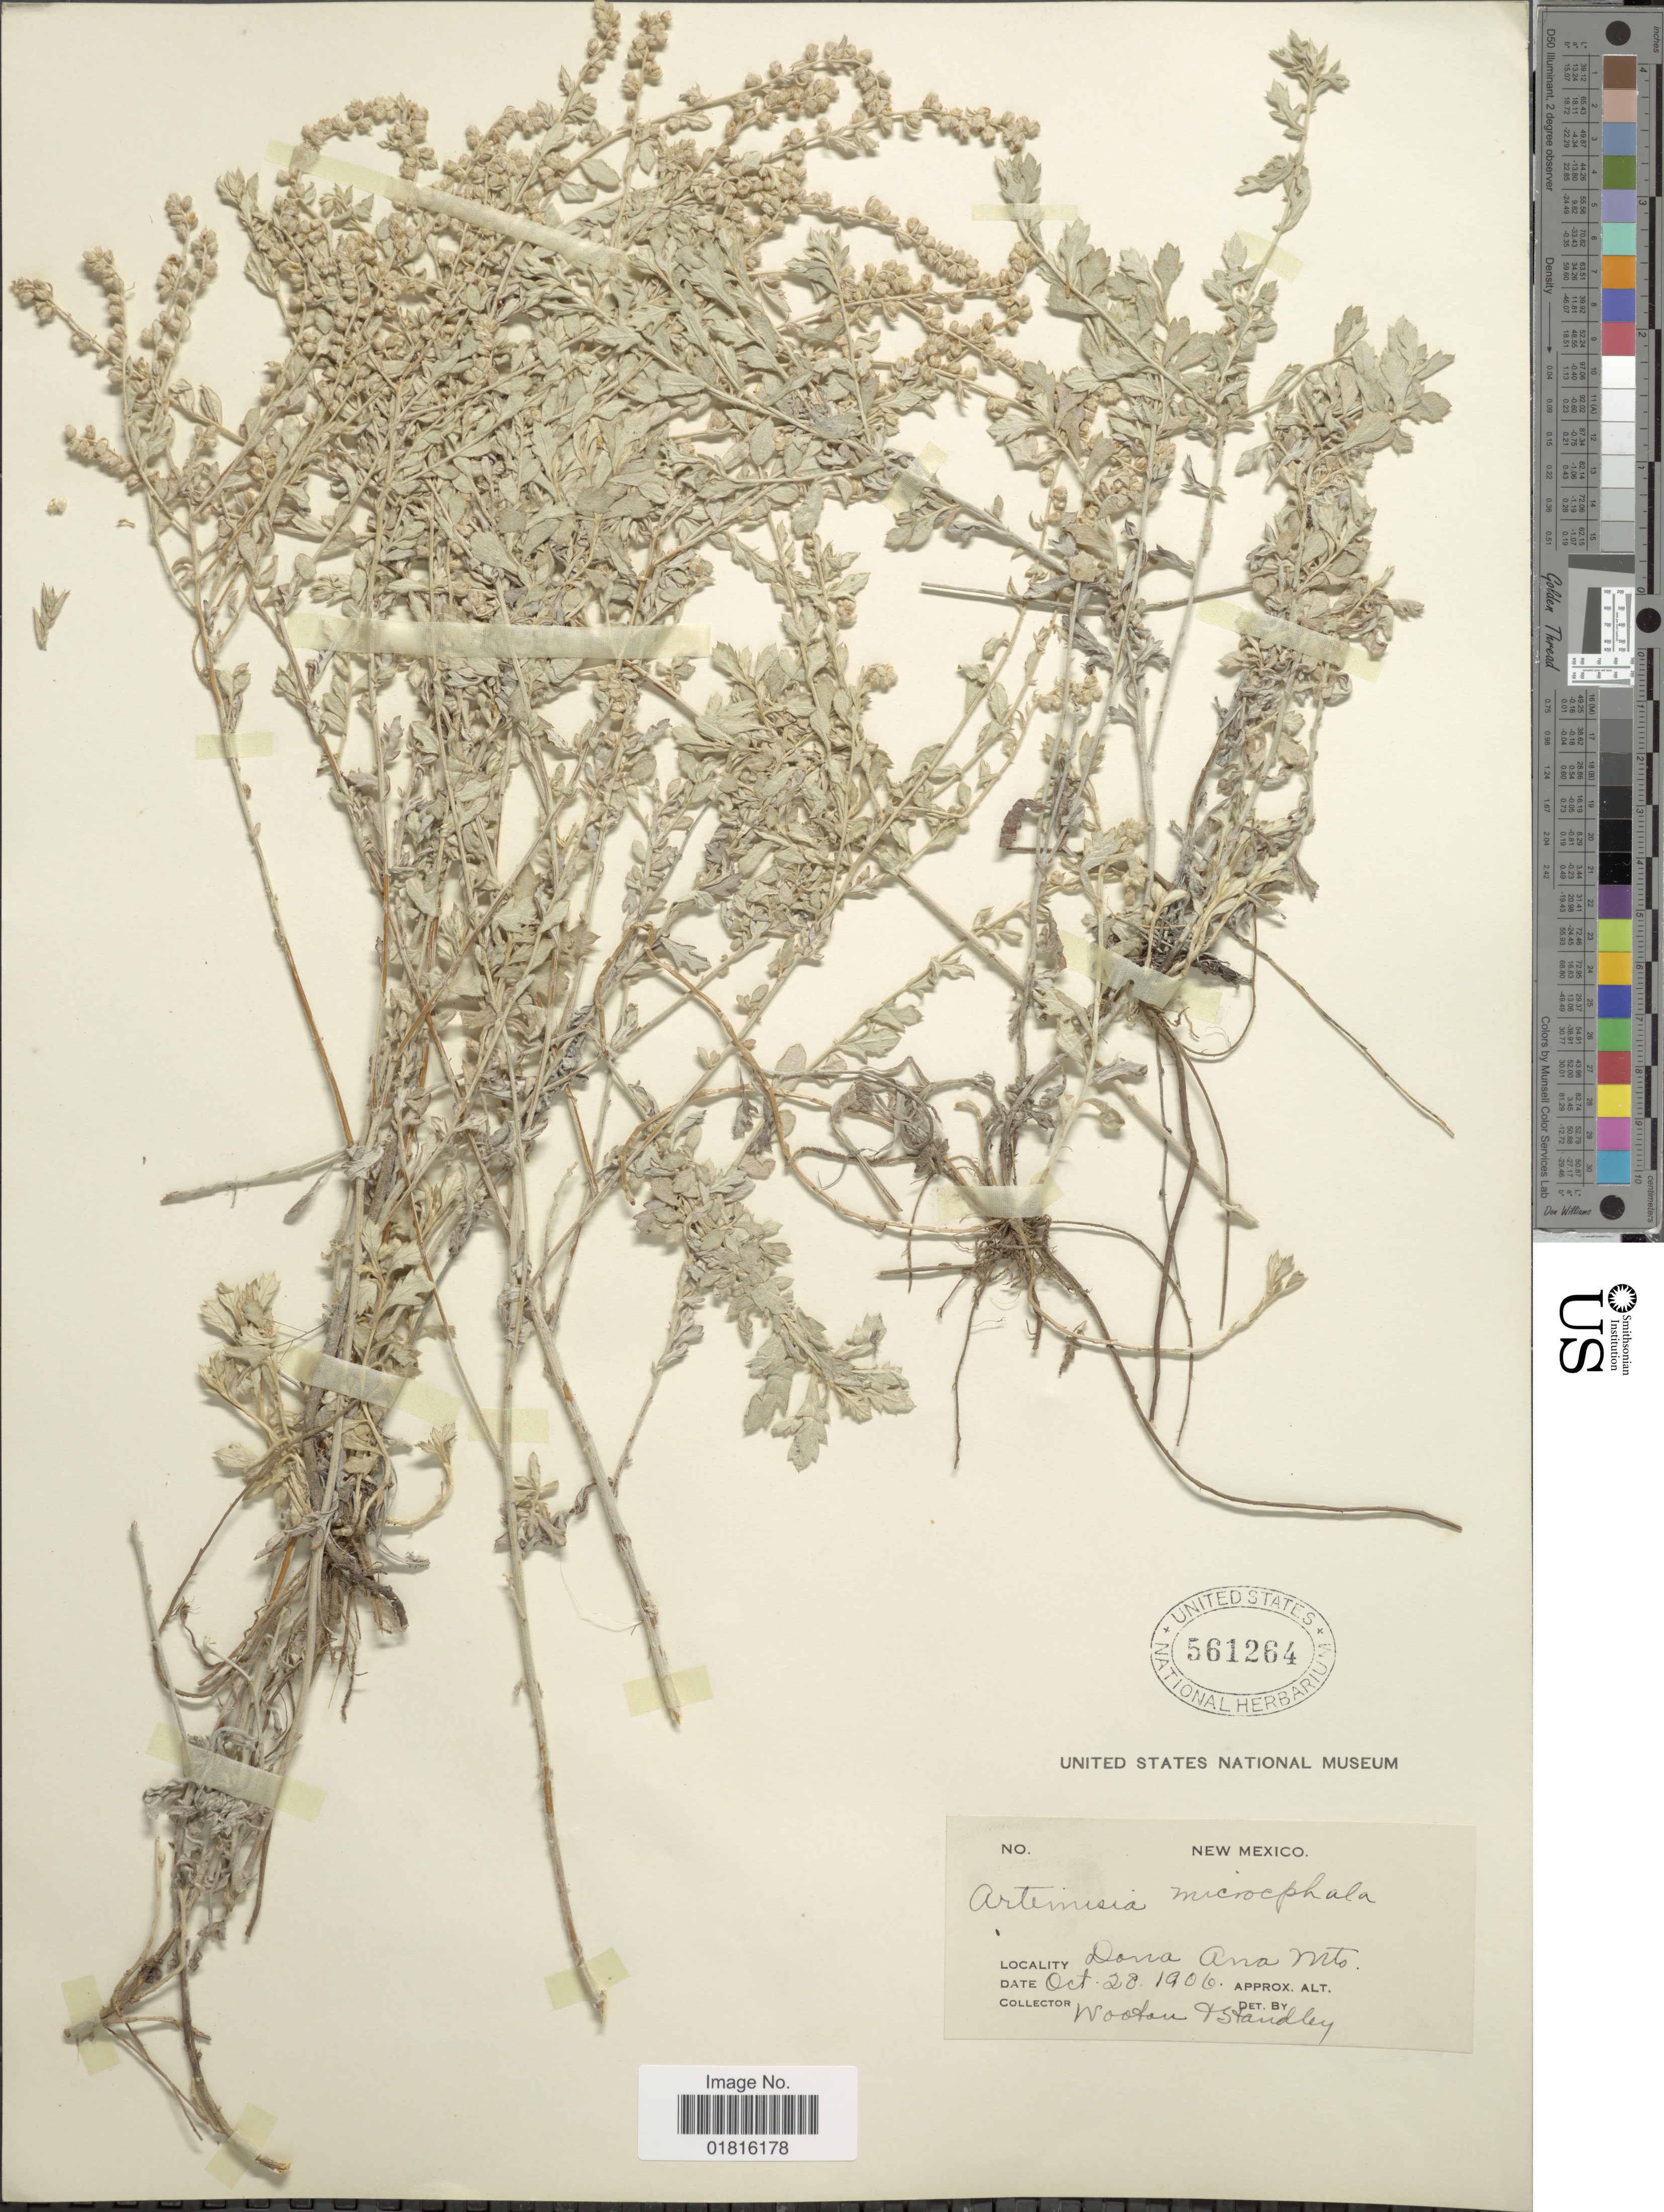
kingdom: Plantae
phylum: Tracheophyta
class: Magnoliopsida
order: Asterales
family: Asteraceae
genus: Artemisia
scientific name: Artemisia ludoviciana subsp. albula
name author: (Wooton) D.D. Keck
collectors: E. O. Wooton & Standley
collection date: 1906-10-28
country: United States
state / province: New Mexico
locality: Dona Ana Mts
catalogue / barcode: US 561264